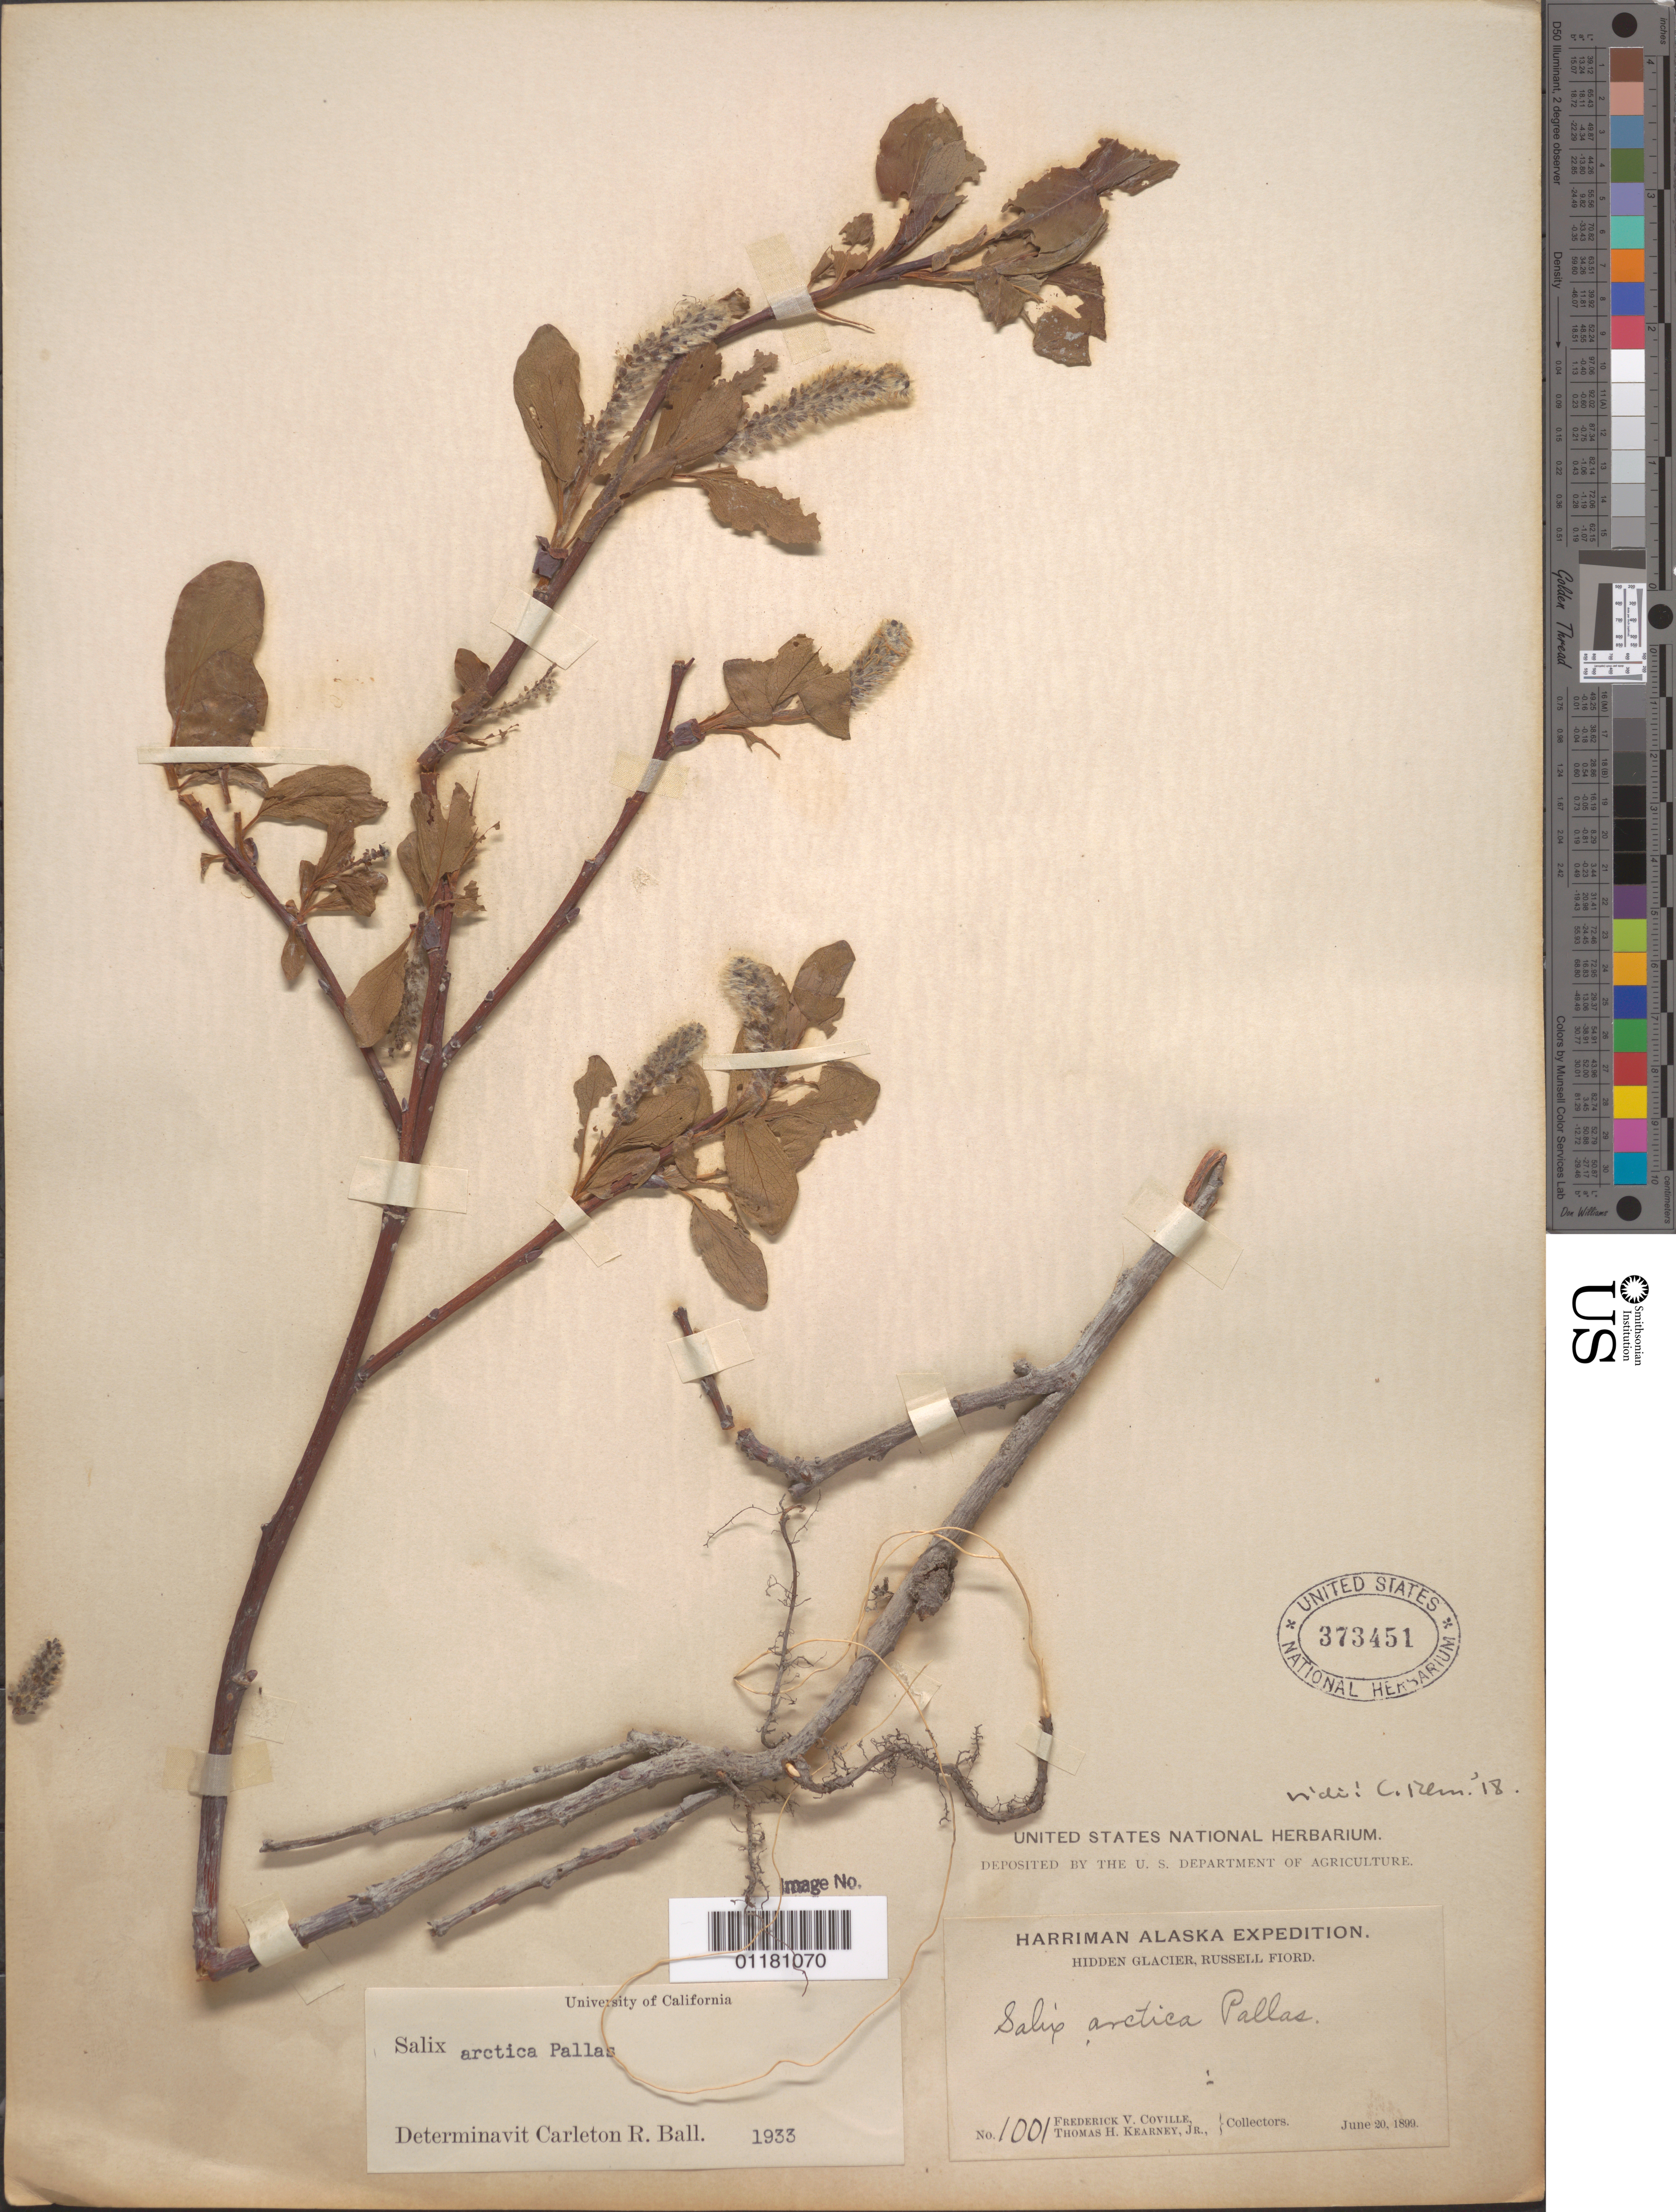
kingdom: Plantae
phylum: Tracheophyta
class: Magnoliopsida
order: Malpighiales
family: Salicaceae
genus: Salix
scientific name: Salix arctica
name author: Pall.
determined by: Ball, C. R.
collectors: F. V. Coville & T. H. Kearney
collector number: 1001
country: United States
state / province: Alaska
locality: Hidden Glacier, Russell Fiord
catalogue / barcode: US 373451